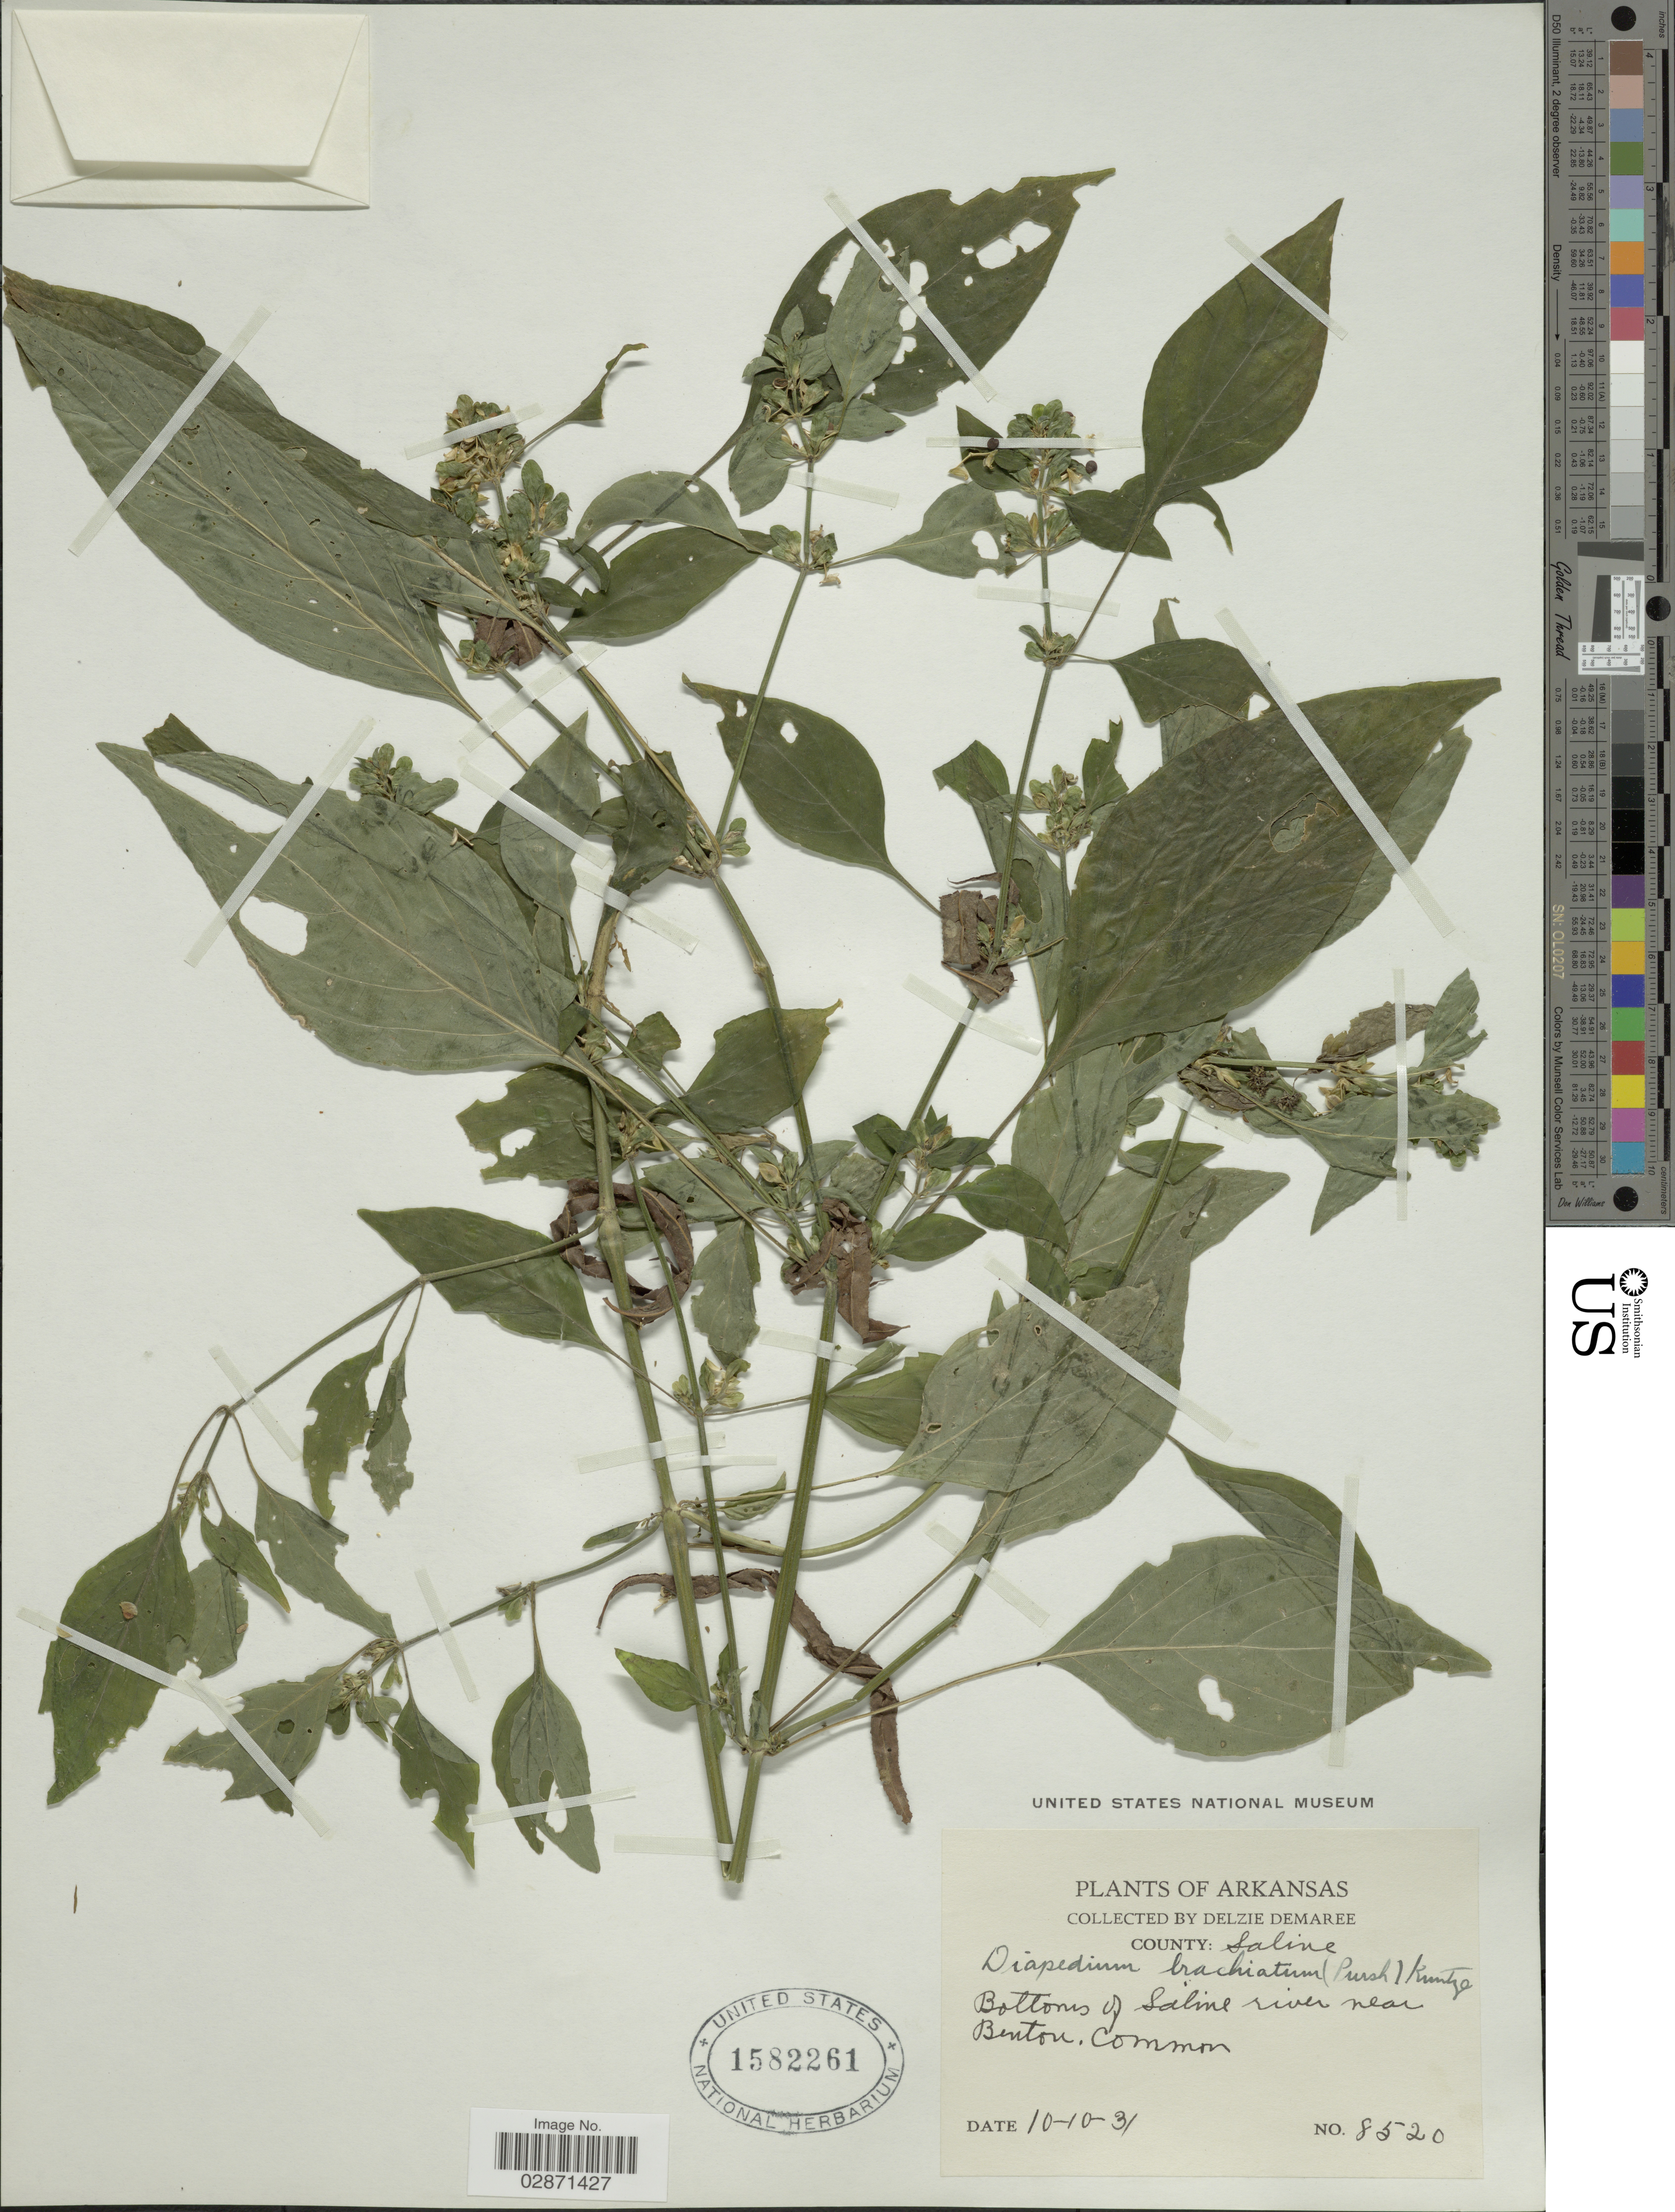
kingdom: Plantae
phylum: Tracheophyta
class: Magnoliopsida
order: Lamiales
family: Acanthaceae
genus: Dicliptera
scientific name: Dicliptera brachiata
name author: (Pursh) Spreng.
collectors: D. Demaree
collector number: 8520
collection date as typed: Transcribed d/m/y: 10/10/31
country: United States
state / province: Arkansas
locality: County: Saline. Bottoms of Saline river near Benton.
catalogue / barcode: US 1582261